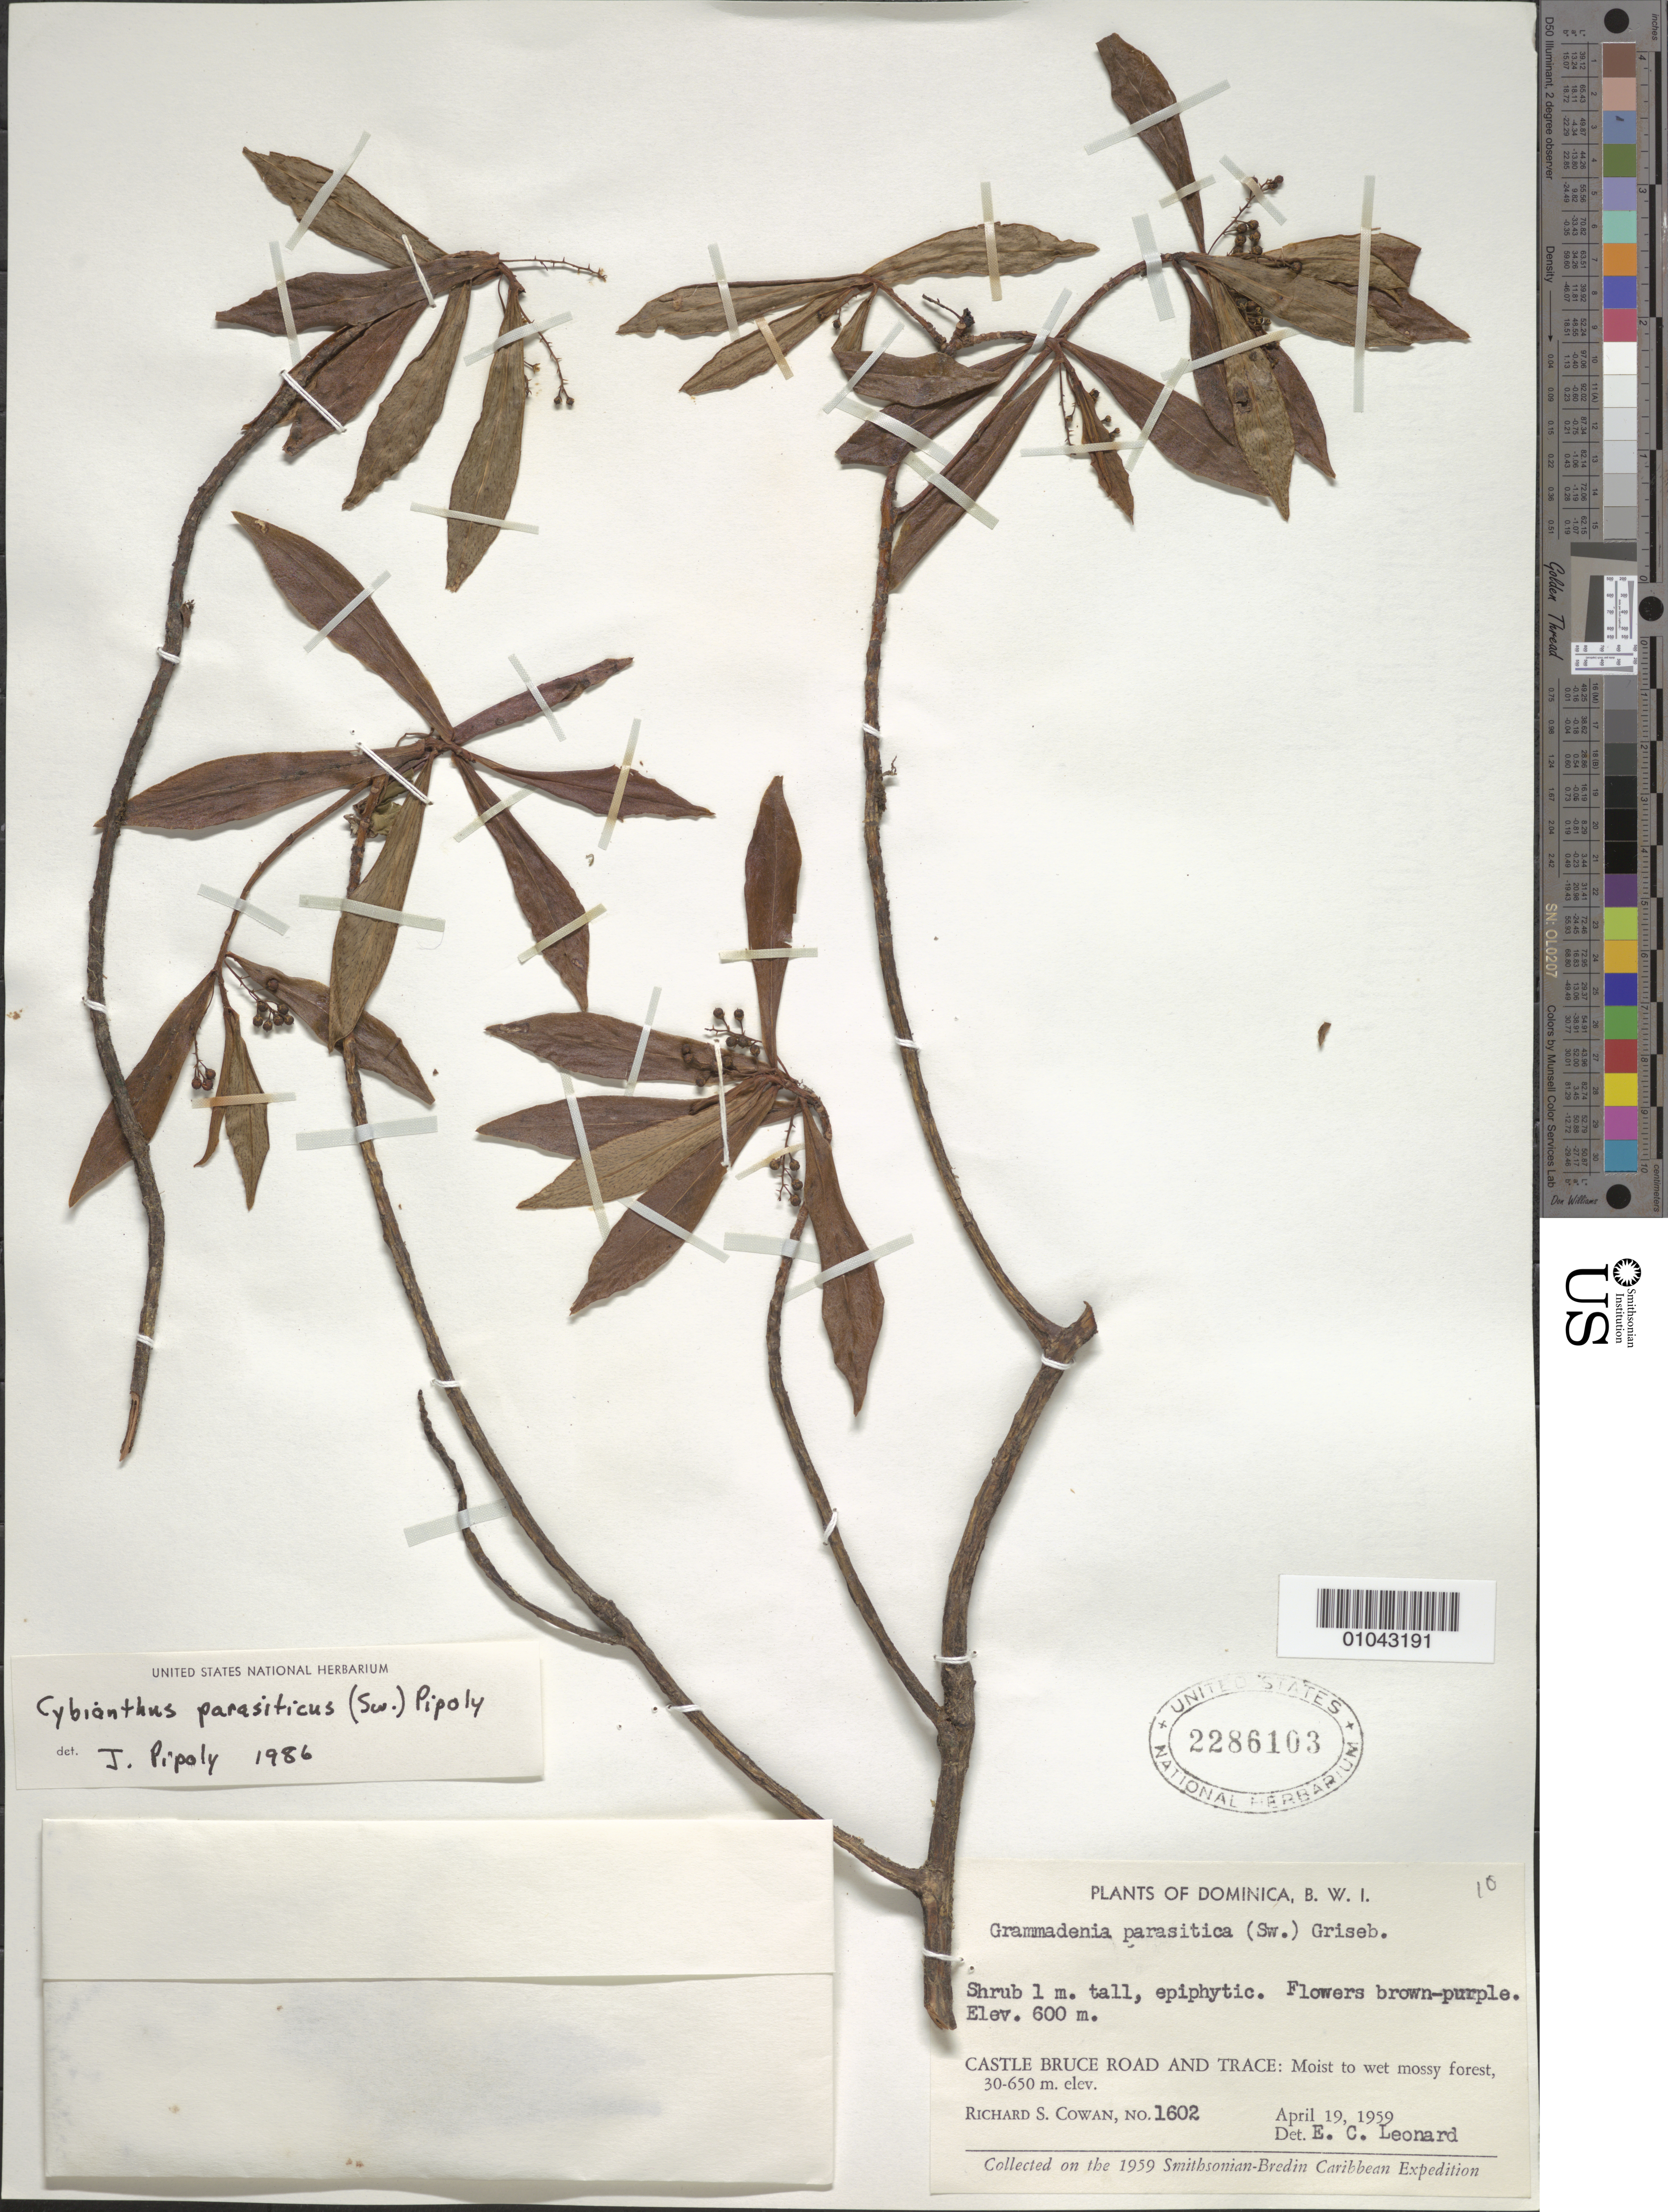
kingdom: Plantae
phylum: Tracheophyta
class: Magnoliopsida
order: Ericales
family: Primulaceae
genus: Cybianthus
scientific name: Cybianthus parasiticus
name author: (Sw.) Pipoly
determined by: Pipoly, J. J., III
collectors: R. S. Cowan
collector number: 1602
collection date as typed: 19 Apr 1959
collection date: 1959-04-19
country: Dominica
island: Dominica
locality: Castle Bruce Road and Trace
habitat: Moist to wet mossy forest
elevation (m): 600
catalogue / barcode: US 2286103